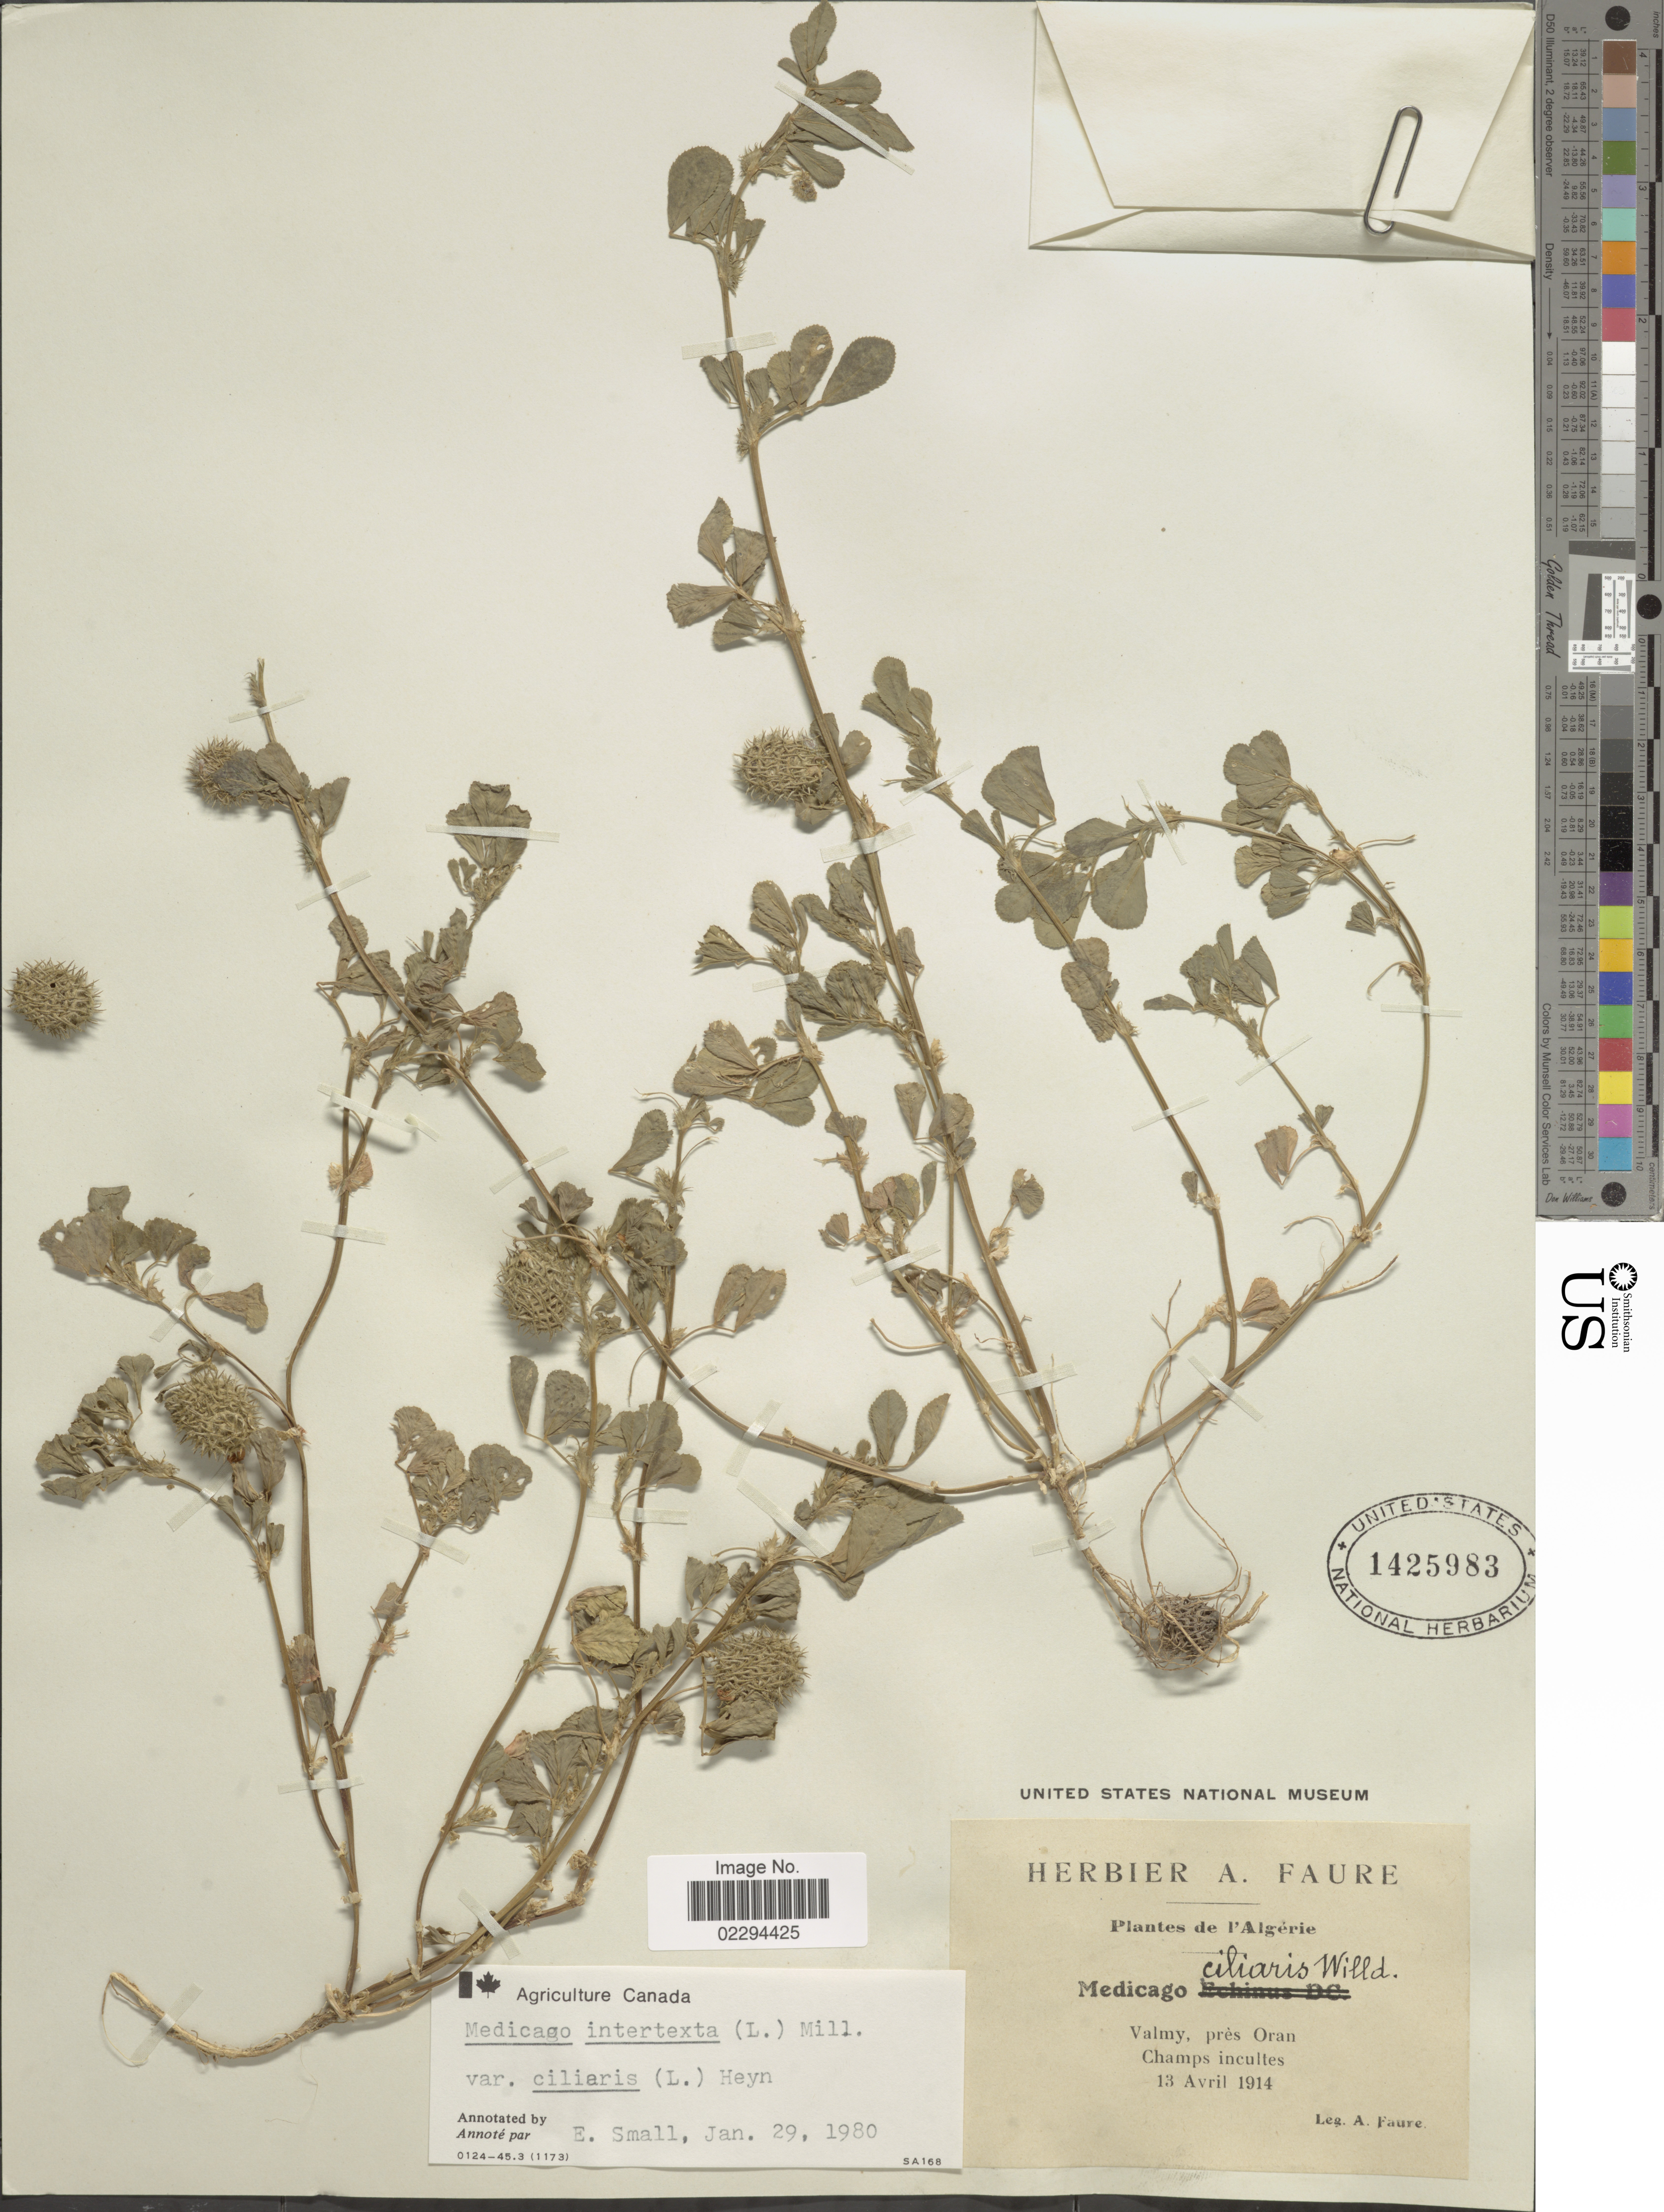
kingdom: Plantae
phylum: Tracheophyta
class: Magnoliopsida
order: Fabales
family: Fabaceae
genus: Medicago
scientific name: Medicago intertexta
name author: (L.) Mill.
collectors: A. Faure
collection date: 1914-04-13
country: Algeria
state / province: Oran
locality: Valmy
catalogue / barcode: US 1425983